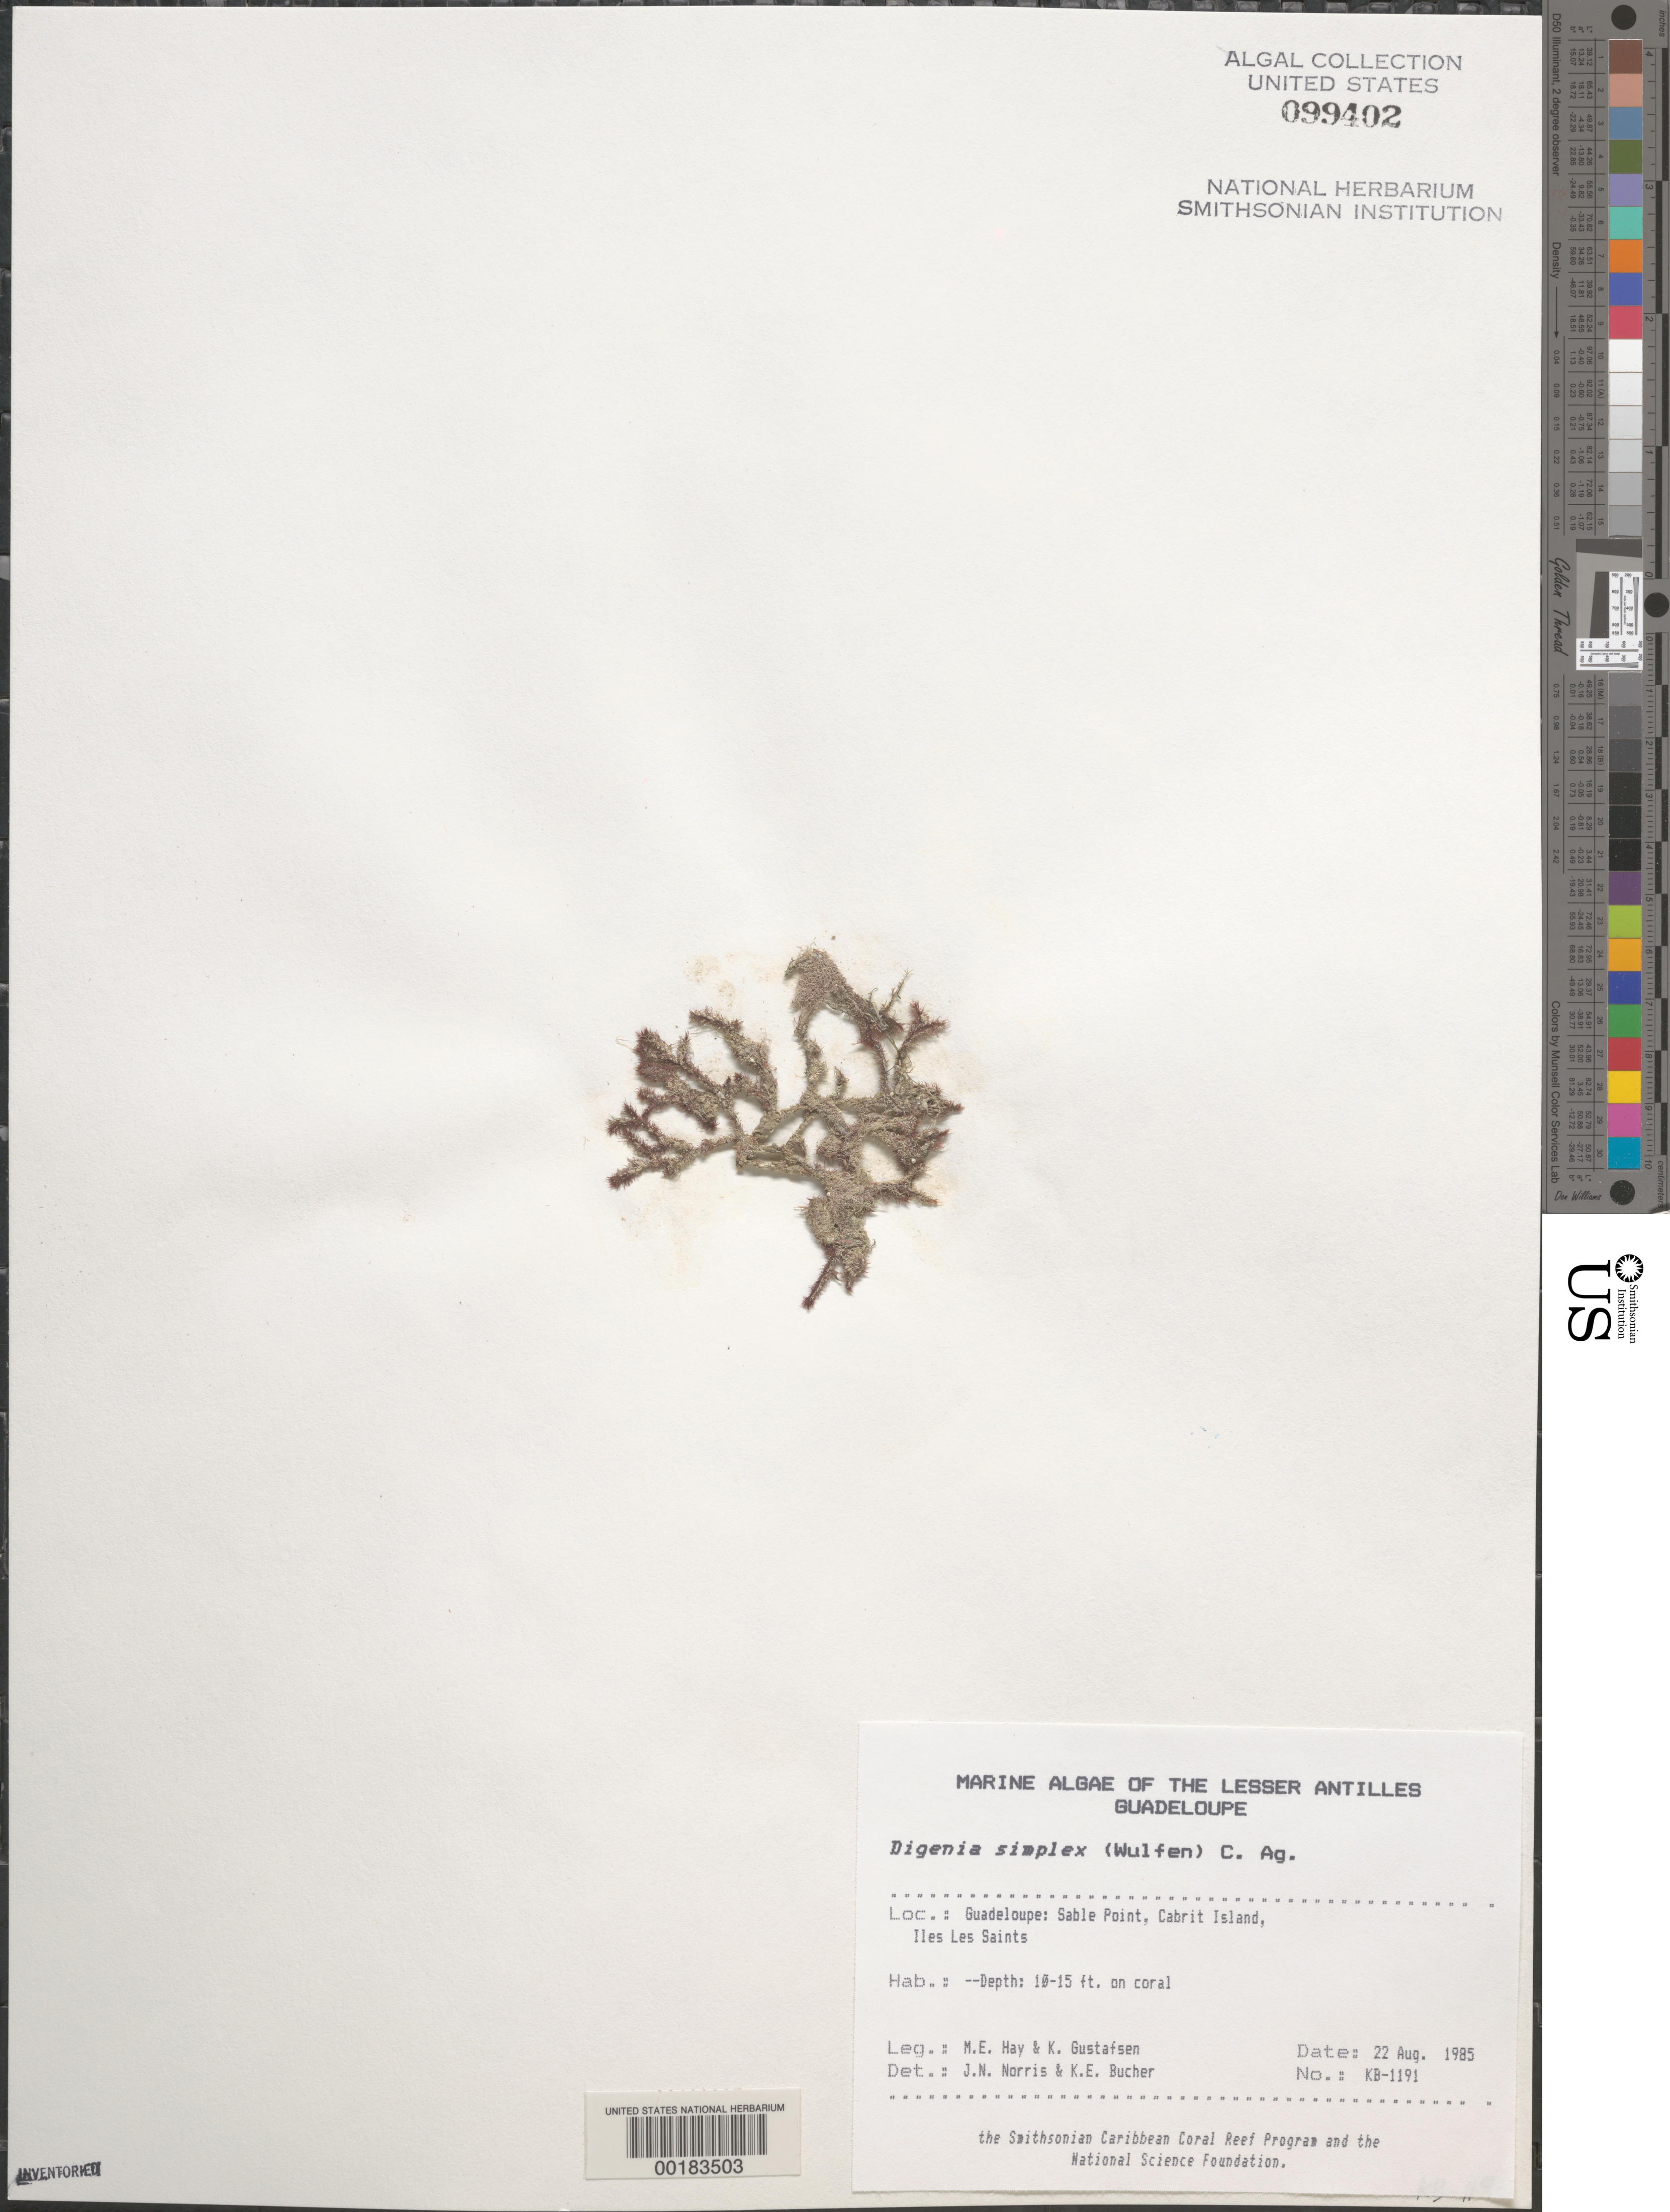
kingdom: Plantae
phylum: Rhodophyta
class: Florideophyceae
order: Ceramiales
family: Rhodomelaceae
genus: Digenea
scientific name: Digenea simplex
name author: (Wulfen) C. Agardh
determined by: Norris, J. N.; Bucher, K. E.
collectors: M. E. Hay & K. Gustafsen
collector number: KB-1191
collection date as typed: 22 Aug 1985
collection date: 1985-08-22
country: Guadeloupe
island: Cabrit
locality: Sable Point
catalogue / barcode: US 99402